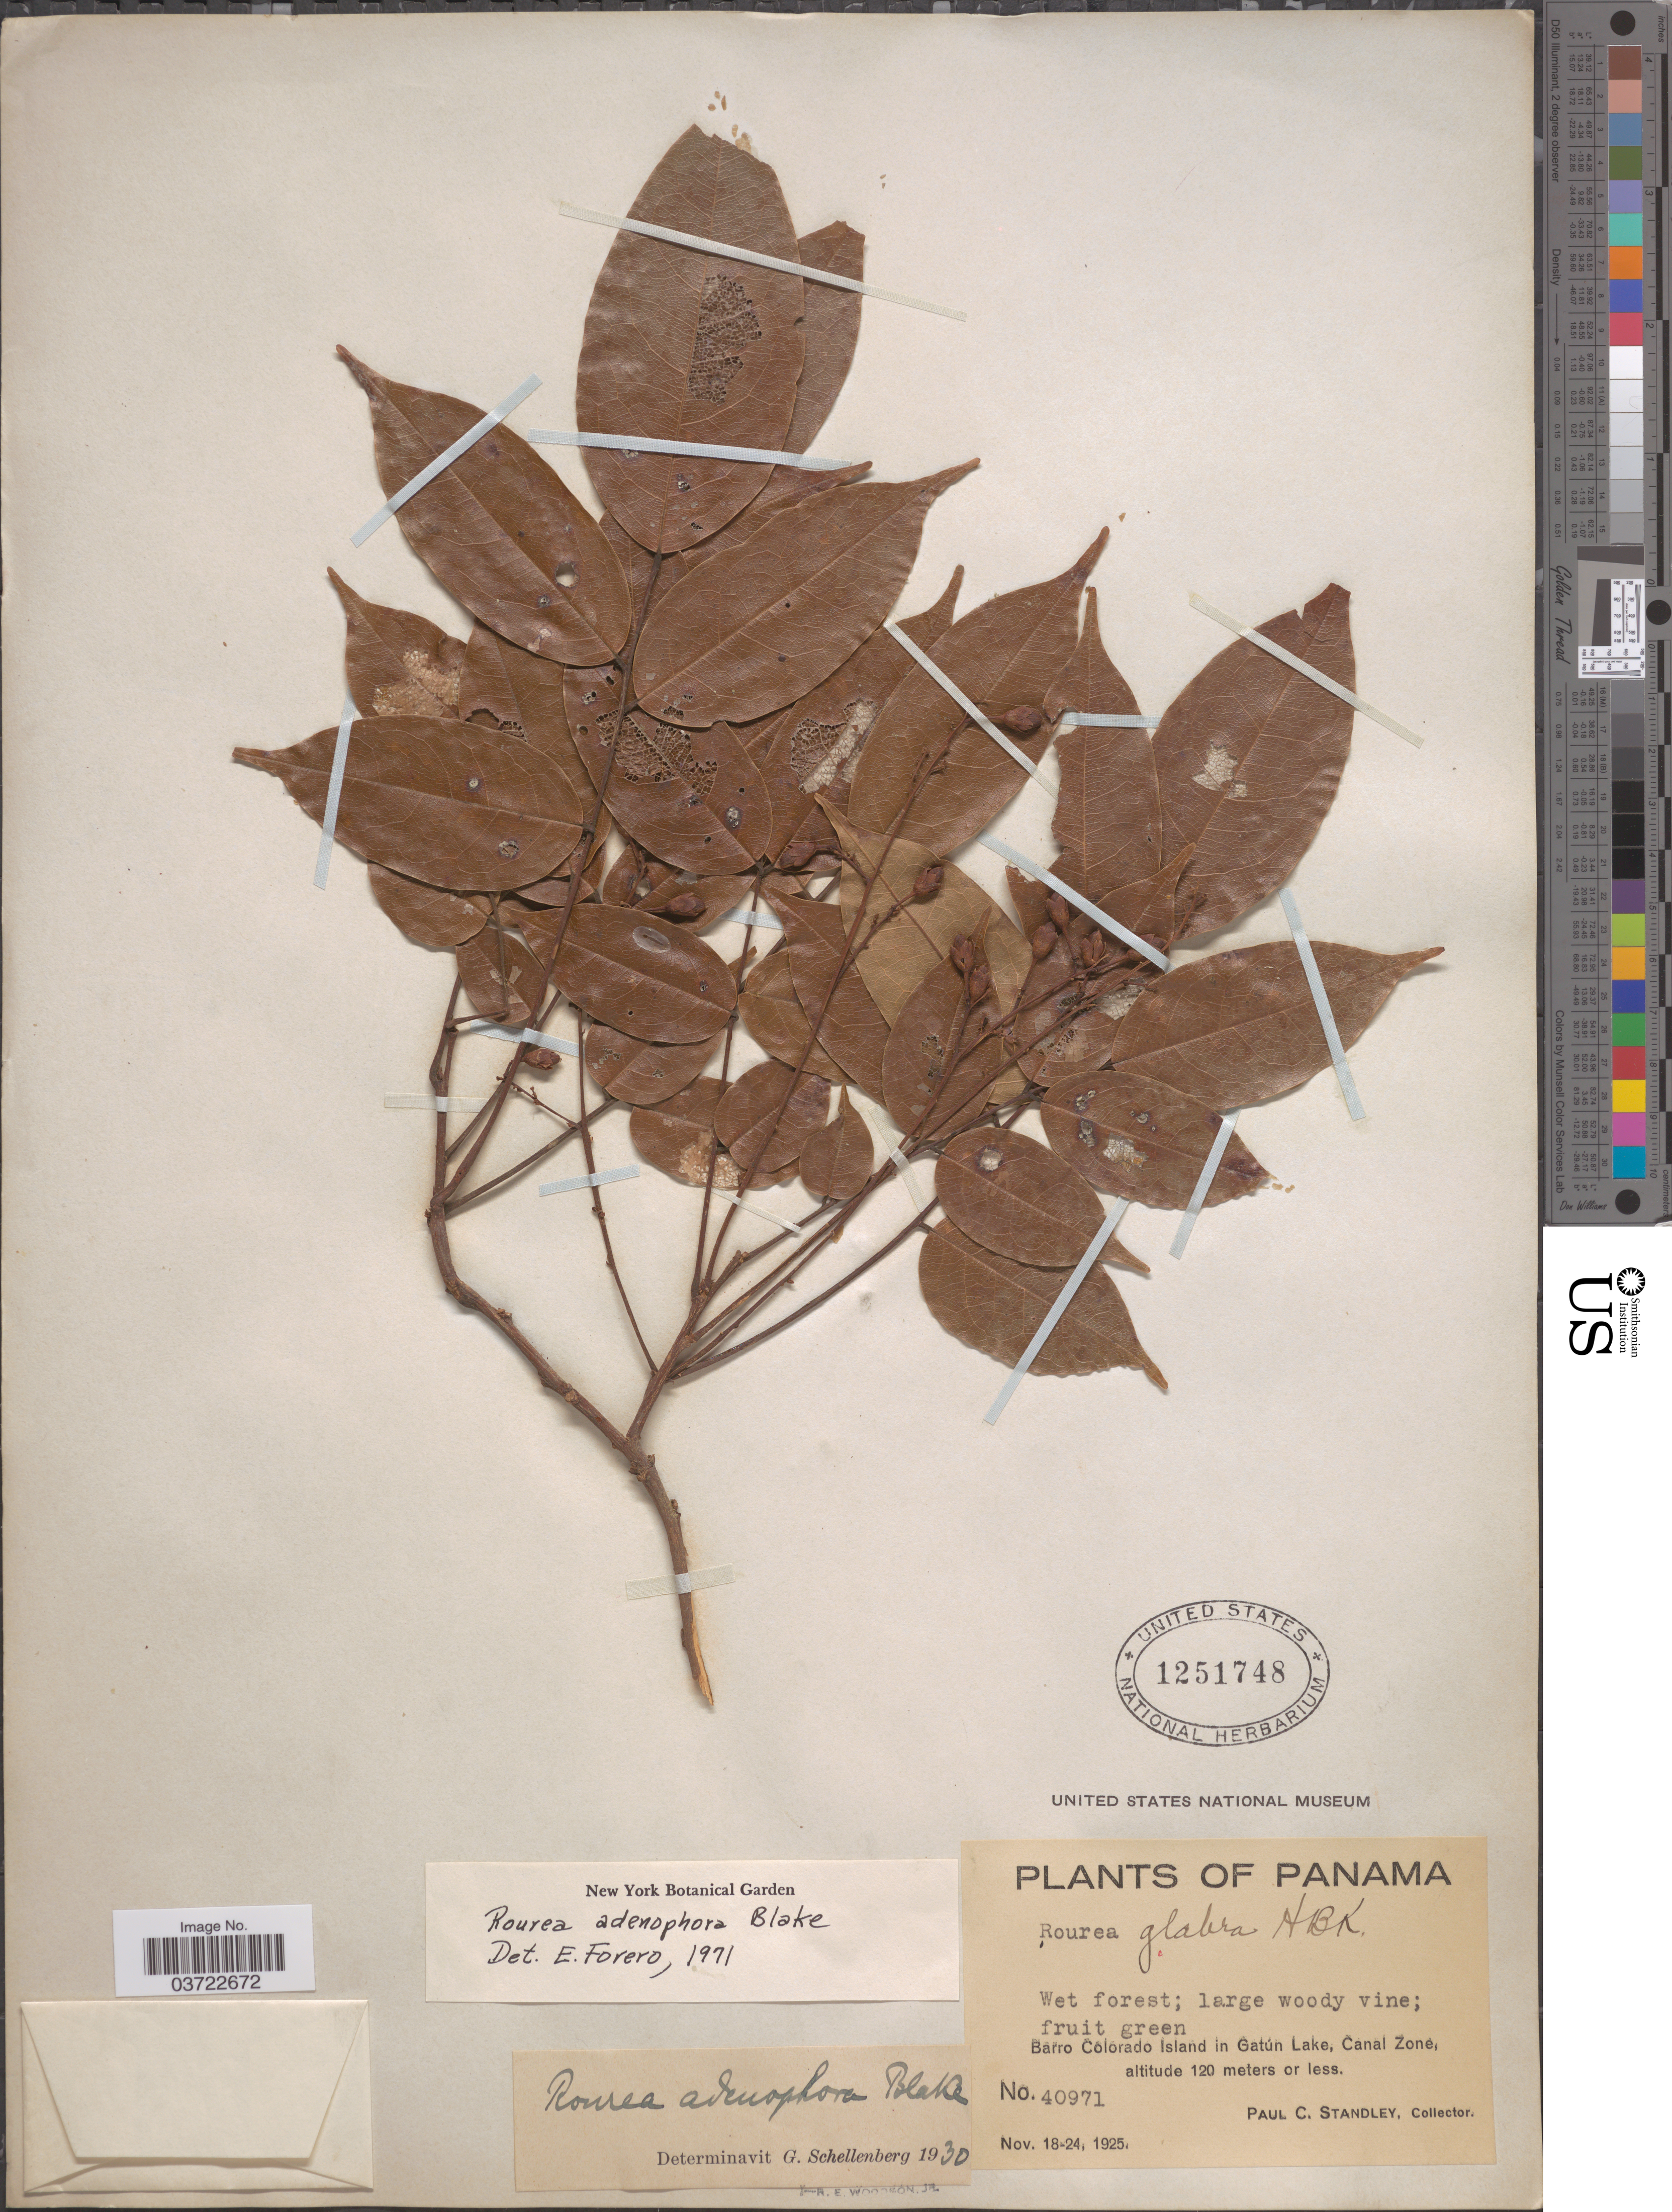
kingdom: Plantae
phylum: Tracheophyta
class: Magnoliopsida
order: Oxalidales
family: Connaraceae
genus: Rourea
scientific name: Rourea adenophora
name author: S.F. Blake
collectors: P. C. Standley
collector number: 40971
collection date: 1925-11-18/1925-11-24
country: Panama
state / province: Colón / Panamá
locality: Barro Colorado Island in Gatún Lake, Canal Zone.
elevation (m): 120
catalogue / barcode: US 1251748